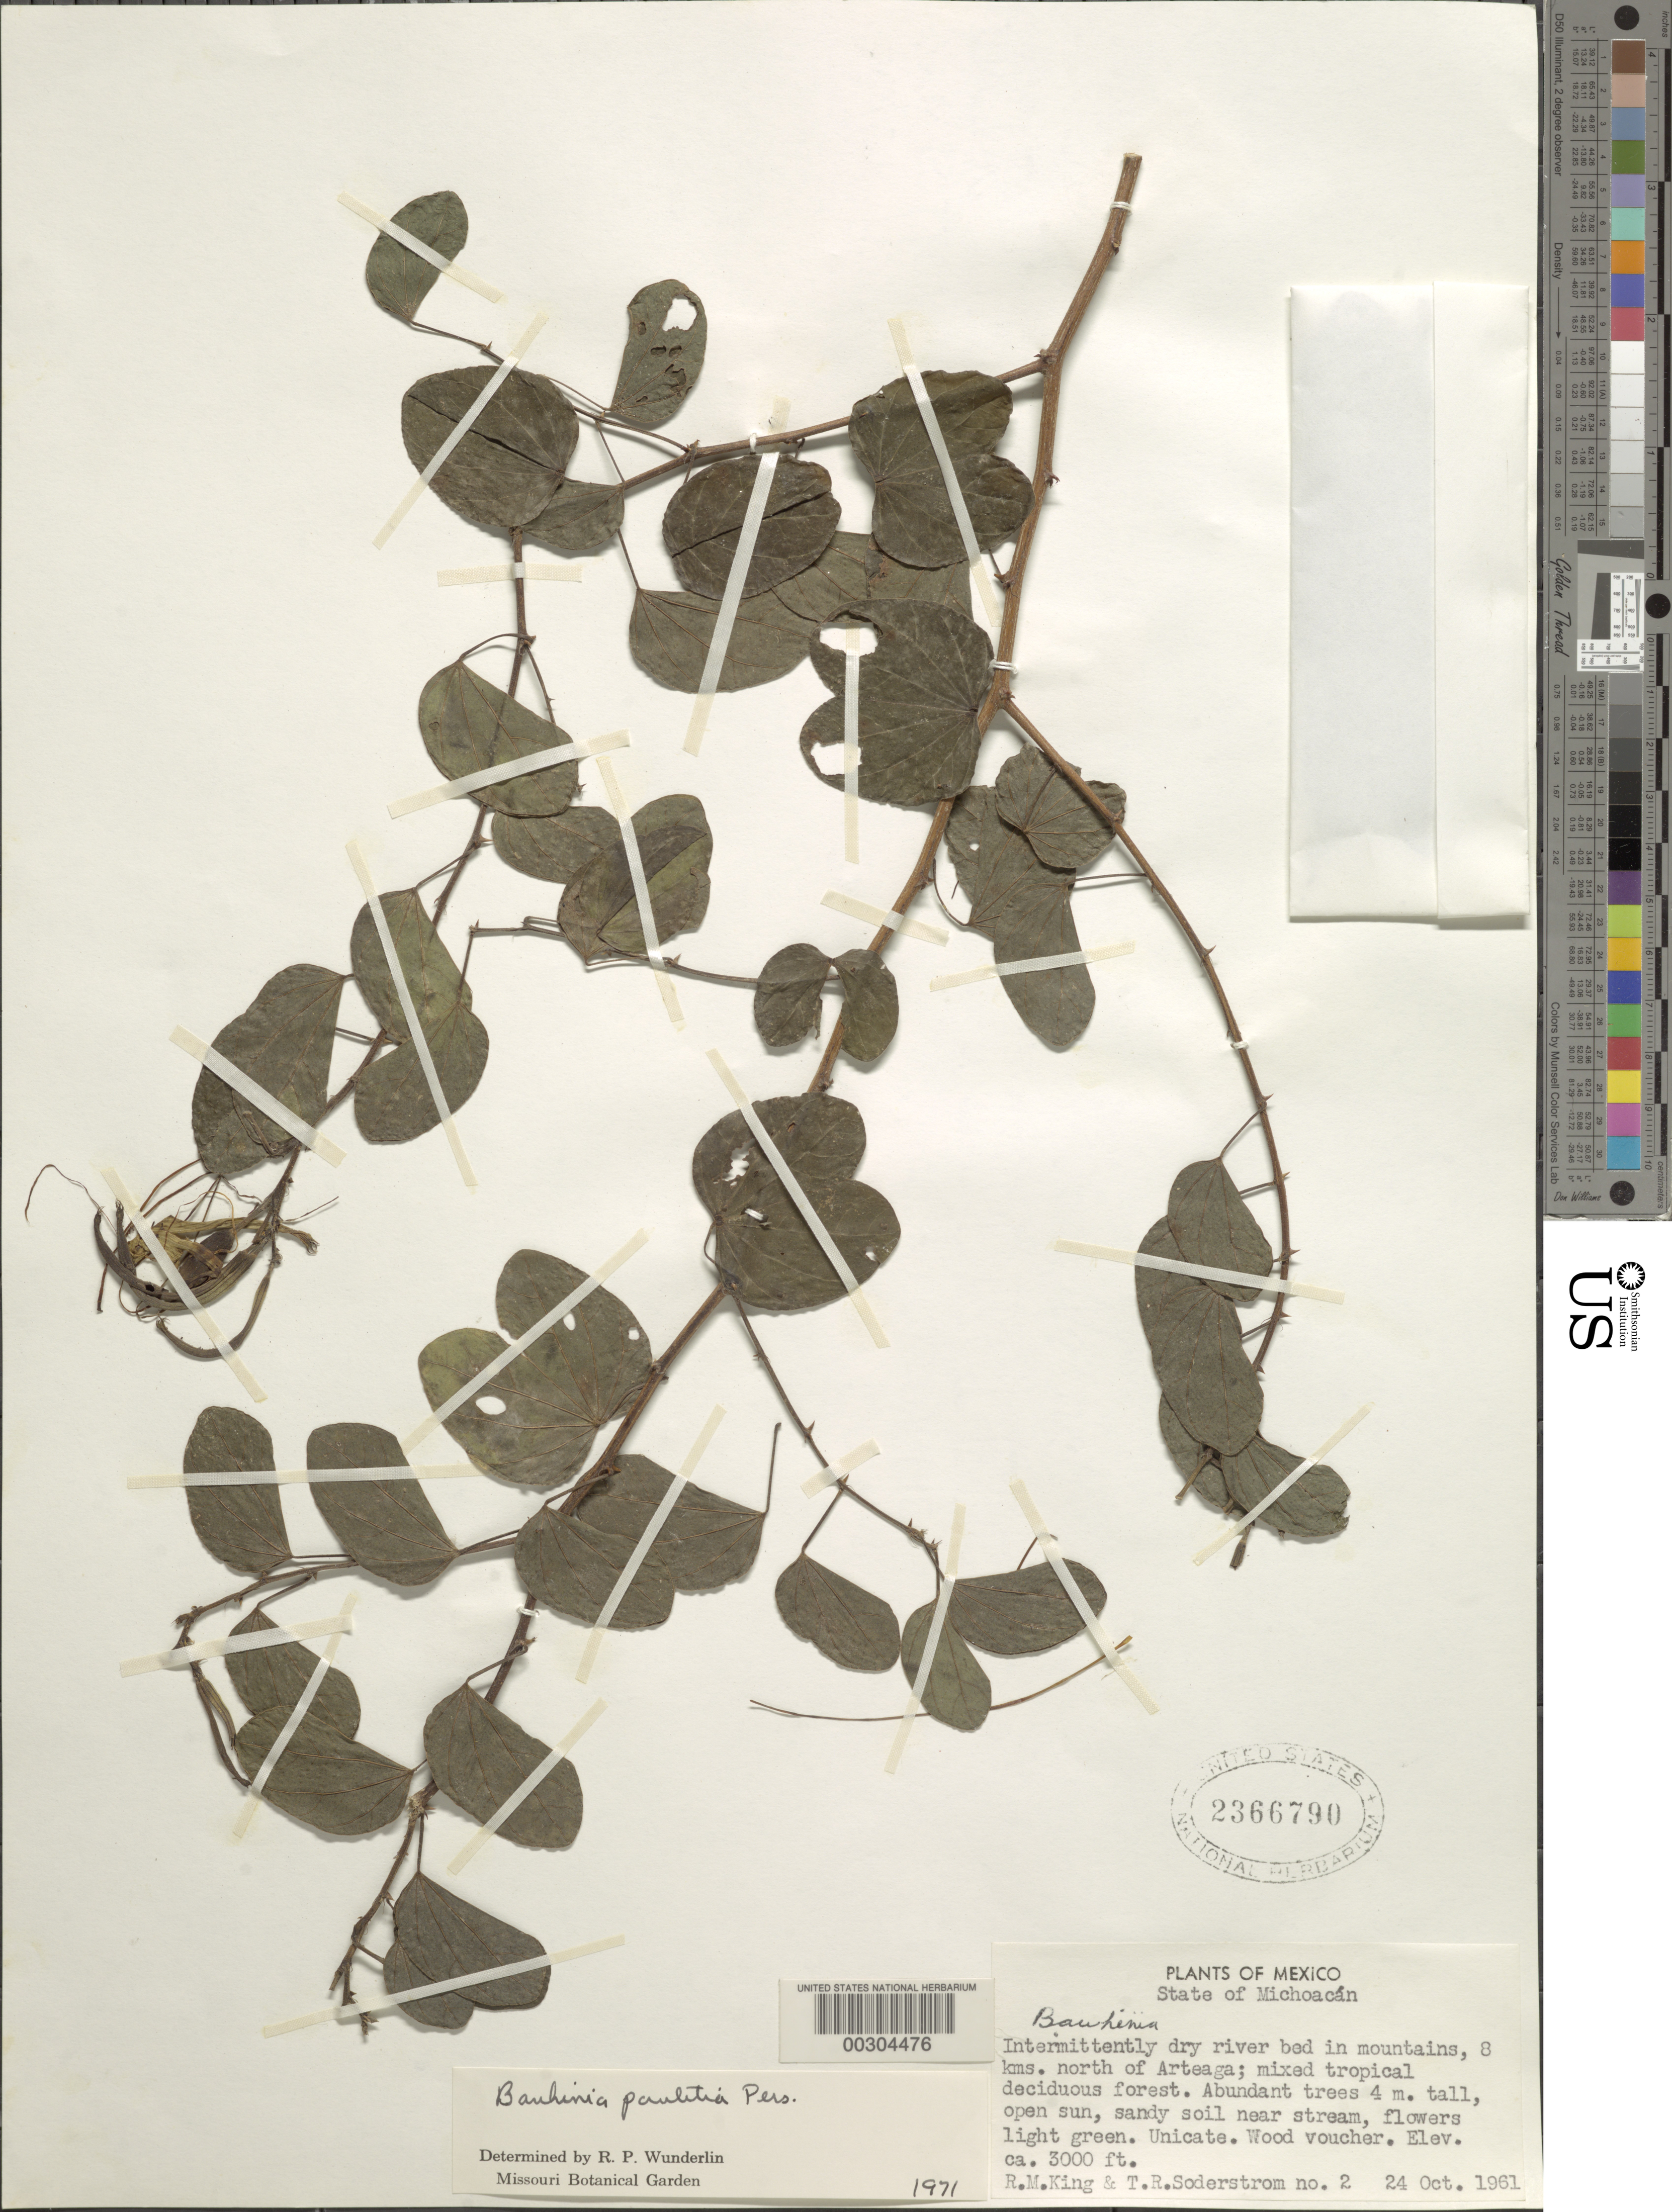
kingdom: Plantae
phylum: Tracheophyta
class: Magnoliopsida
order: Fabales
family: Fabaceae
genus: Bauhinia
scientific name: Bauhinia pauletia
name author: Pers.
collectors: R. M. King & T. R. Soderstrom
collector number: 2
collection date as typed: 24 Oct 1961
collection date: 1961-10-24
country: Mexico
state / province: Michoacán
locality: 8 km N of Arteaga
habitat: Intermittently dry river bed in mountains; mixed tropical deciduous forest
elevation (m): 914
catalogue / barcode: US 2366790